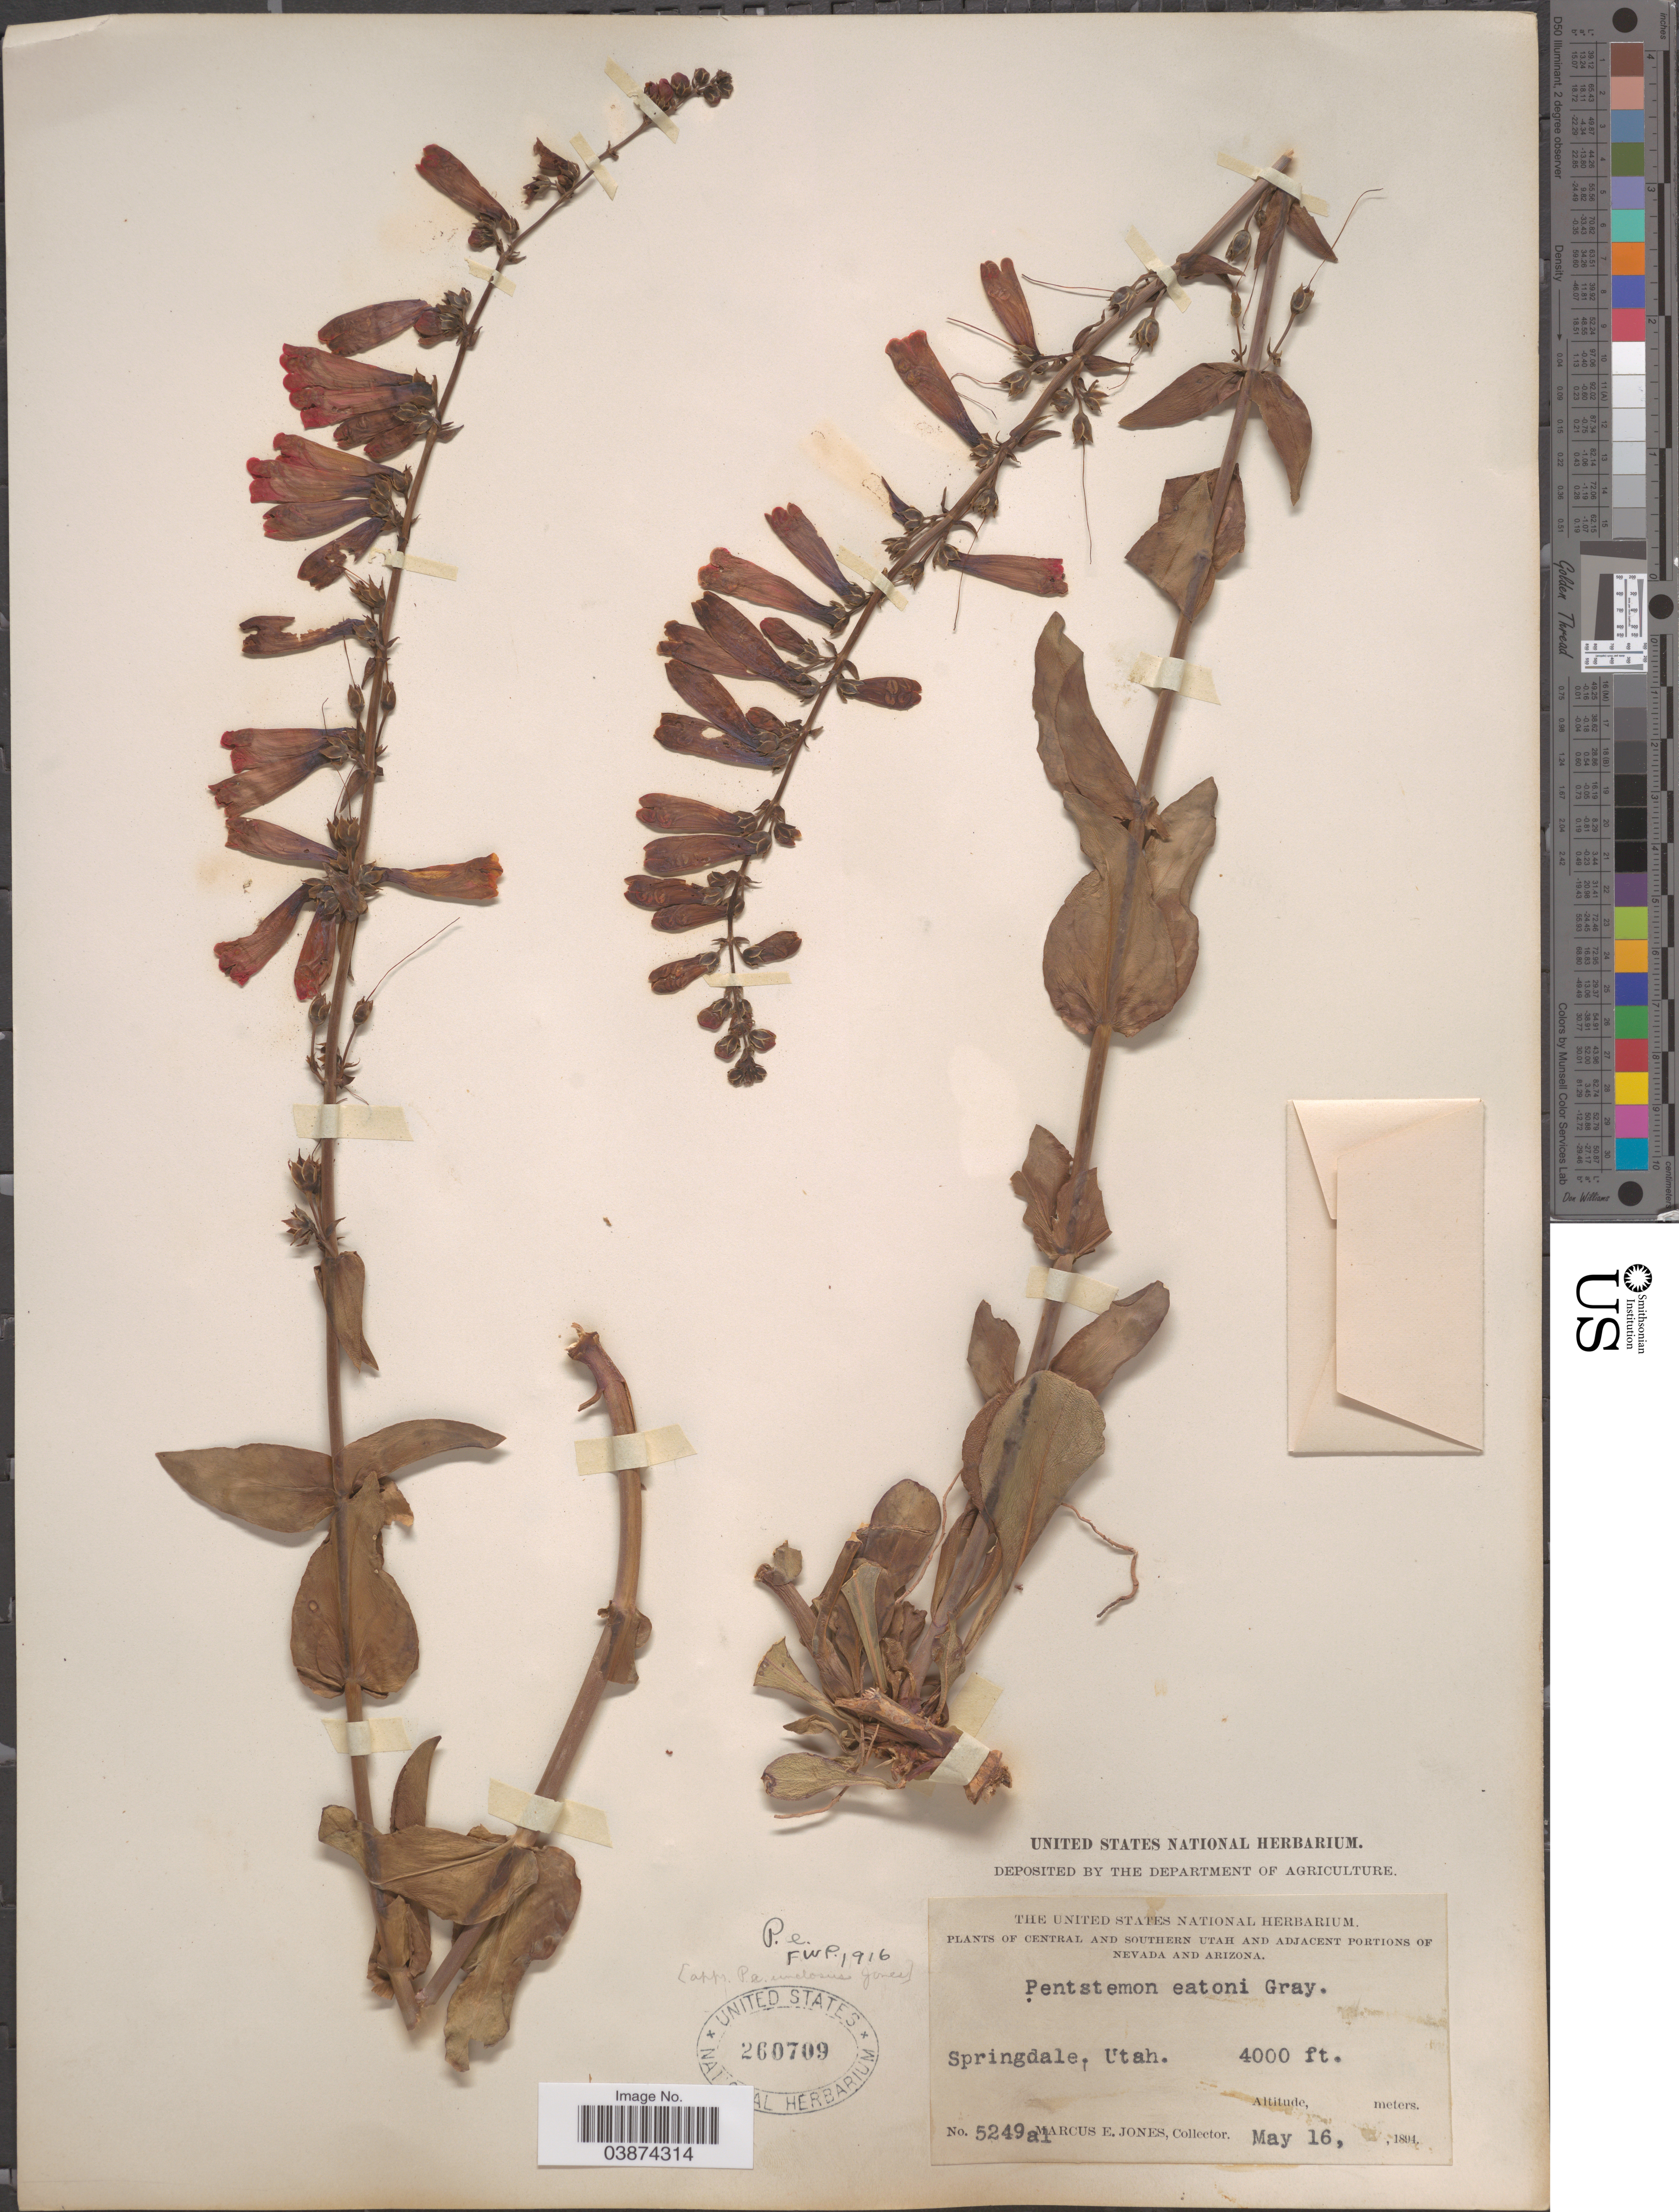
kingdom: Plantae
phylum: Tracheophyta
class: Magnoliopsida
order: Lamiales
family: Plantaginaceae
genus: Penstemon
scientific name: Penstemon eatonii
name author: A. Gray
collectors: M. E. Jones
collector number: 5249a1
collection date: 1894-05-16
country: United States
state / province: Utah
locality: Central and Southern Utah. Springdale.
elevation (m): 1219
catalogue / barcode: US 260709